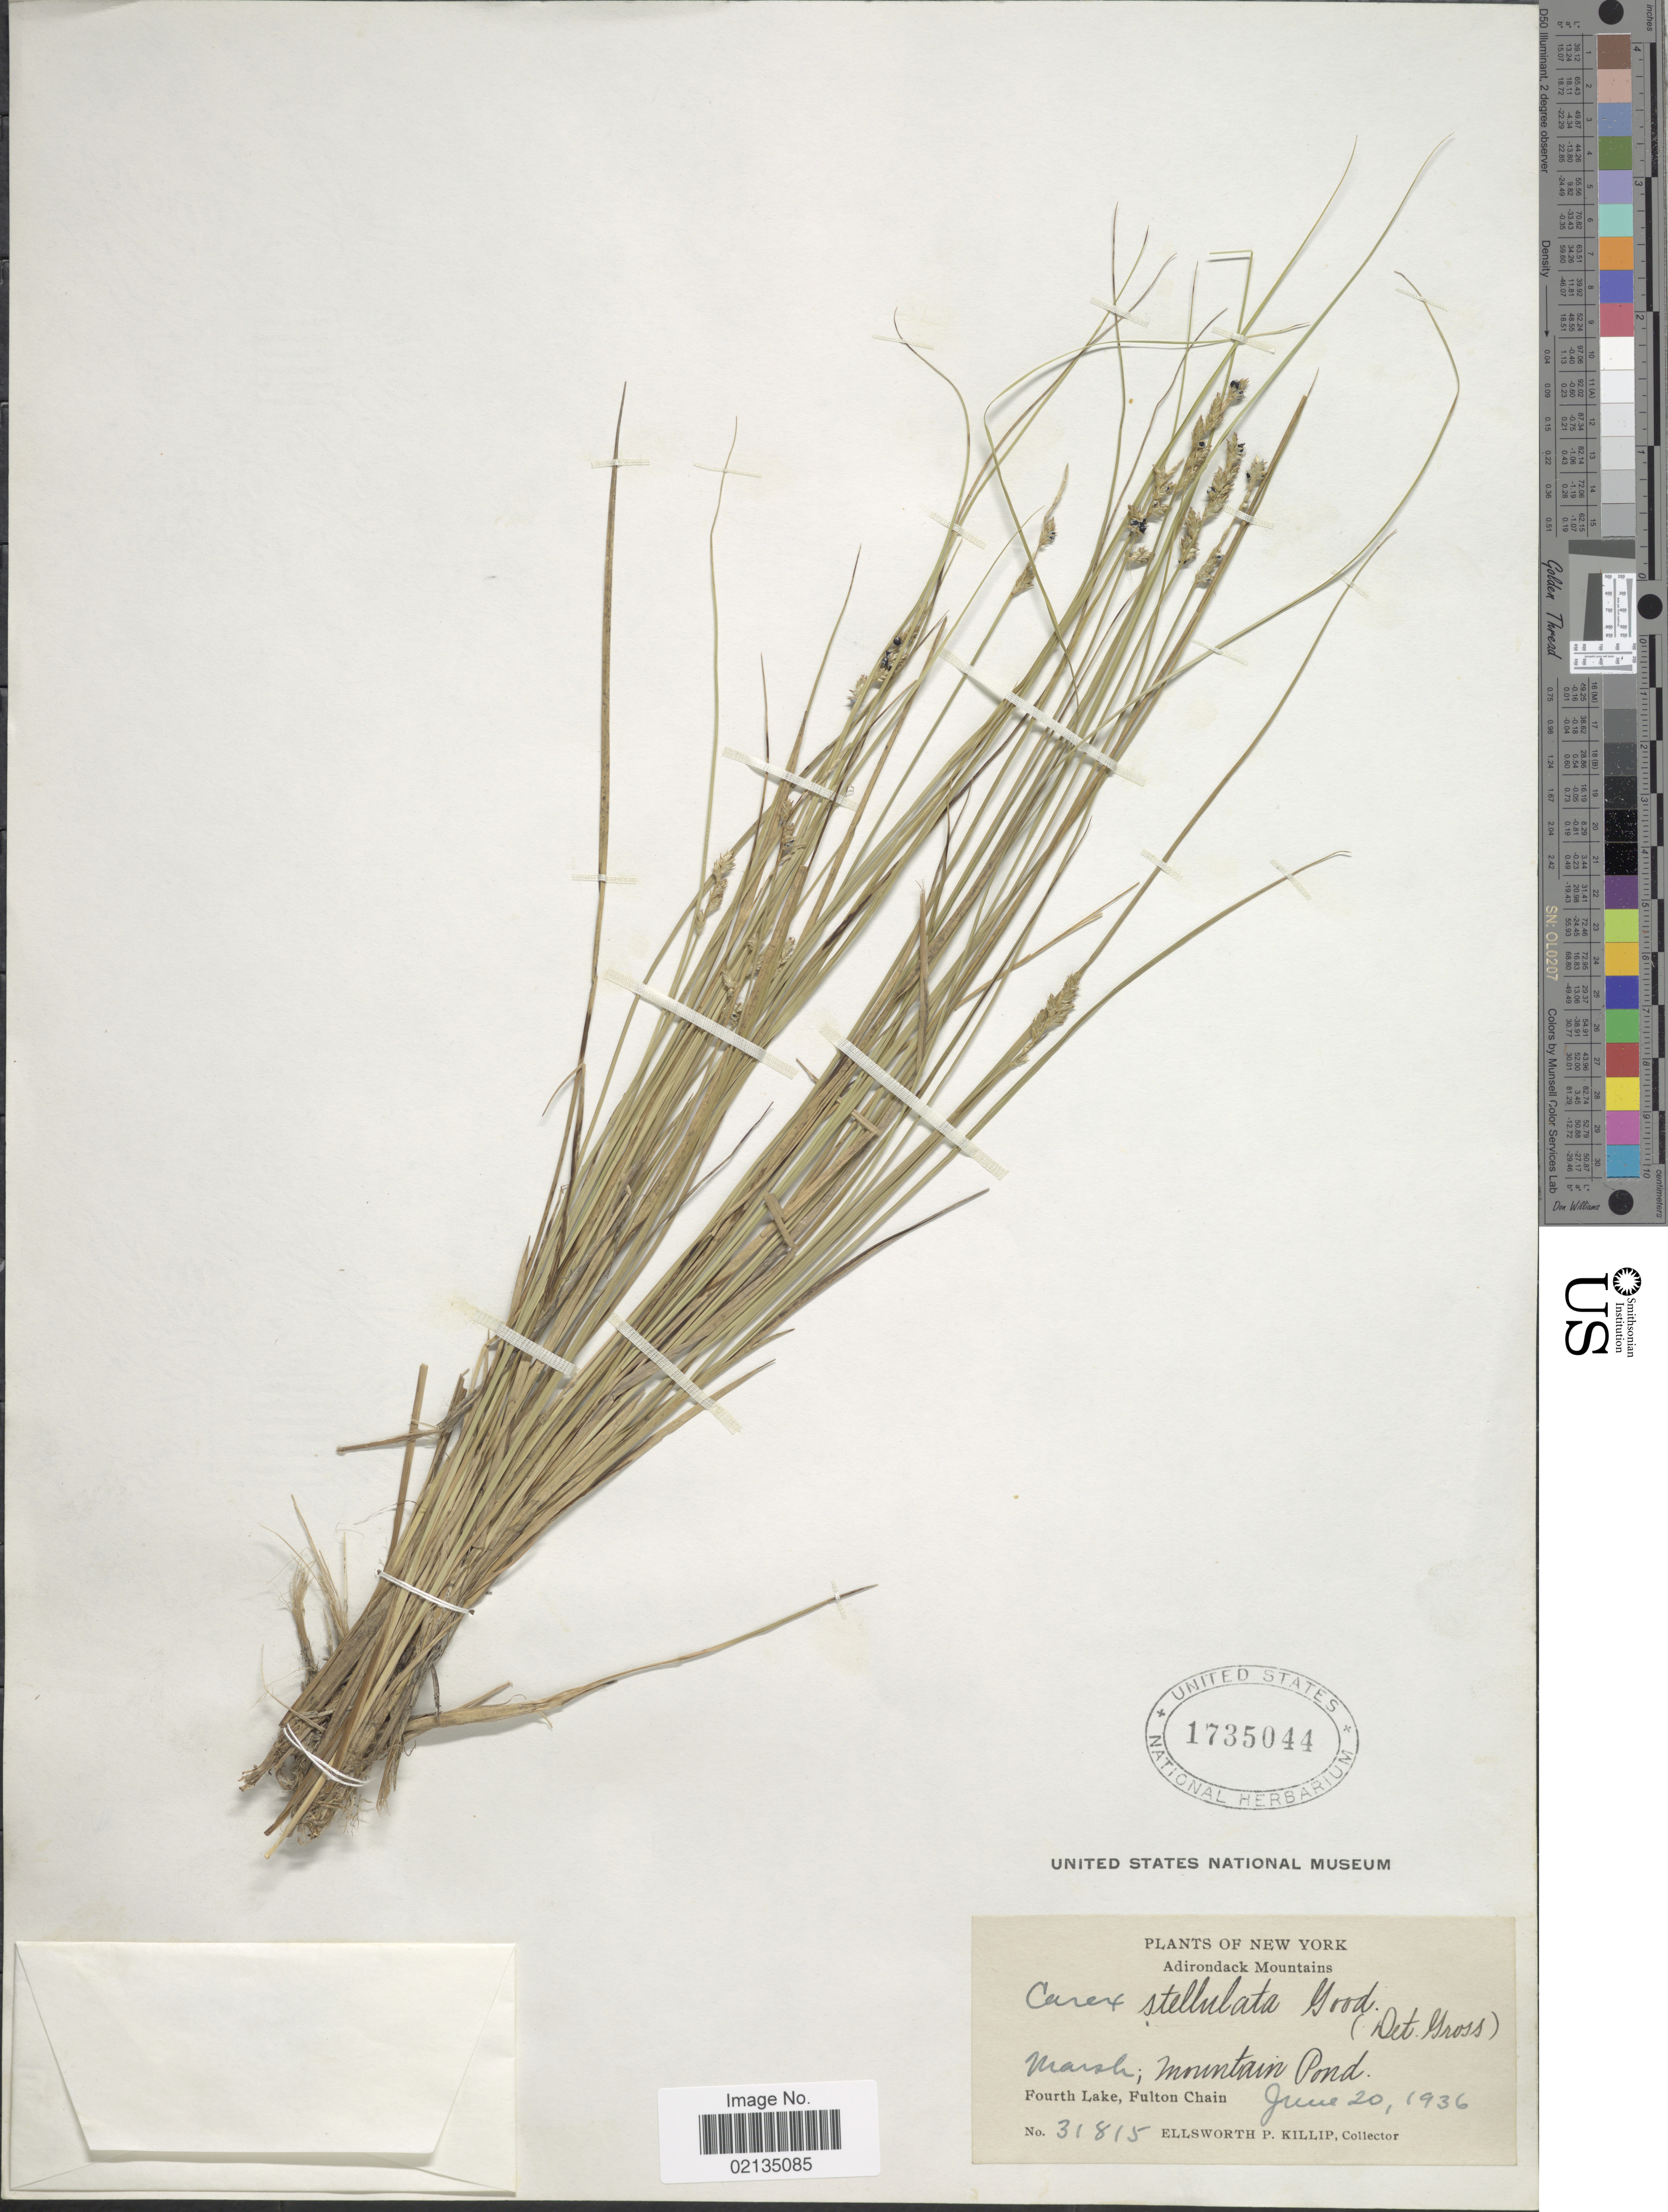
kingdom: Plantae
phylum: Tracheophyta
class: Liliopsida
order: Poales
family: Cyperaceae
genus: Carex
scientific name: Carex echinata subsp. echinata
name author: Murray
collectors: E. P. Killip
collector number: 31815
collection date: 1936-06-20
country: United States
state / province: New York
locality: New York, Adirondack Mountains, Marsh; Mountain Pond, Fourth Lake, Fulton Chain.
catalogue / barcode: US 1735044